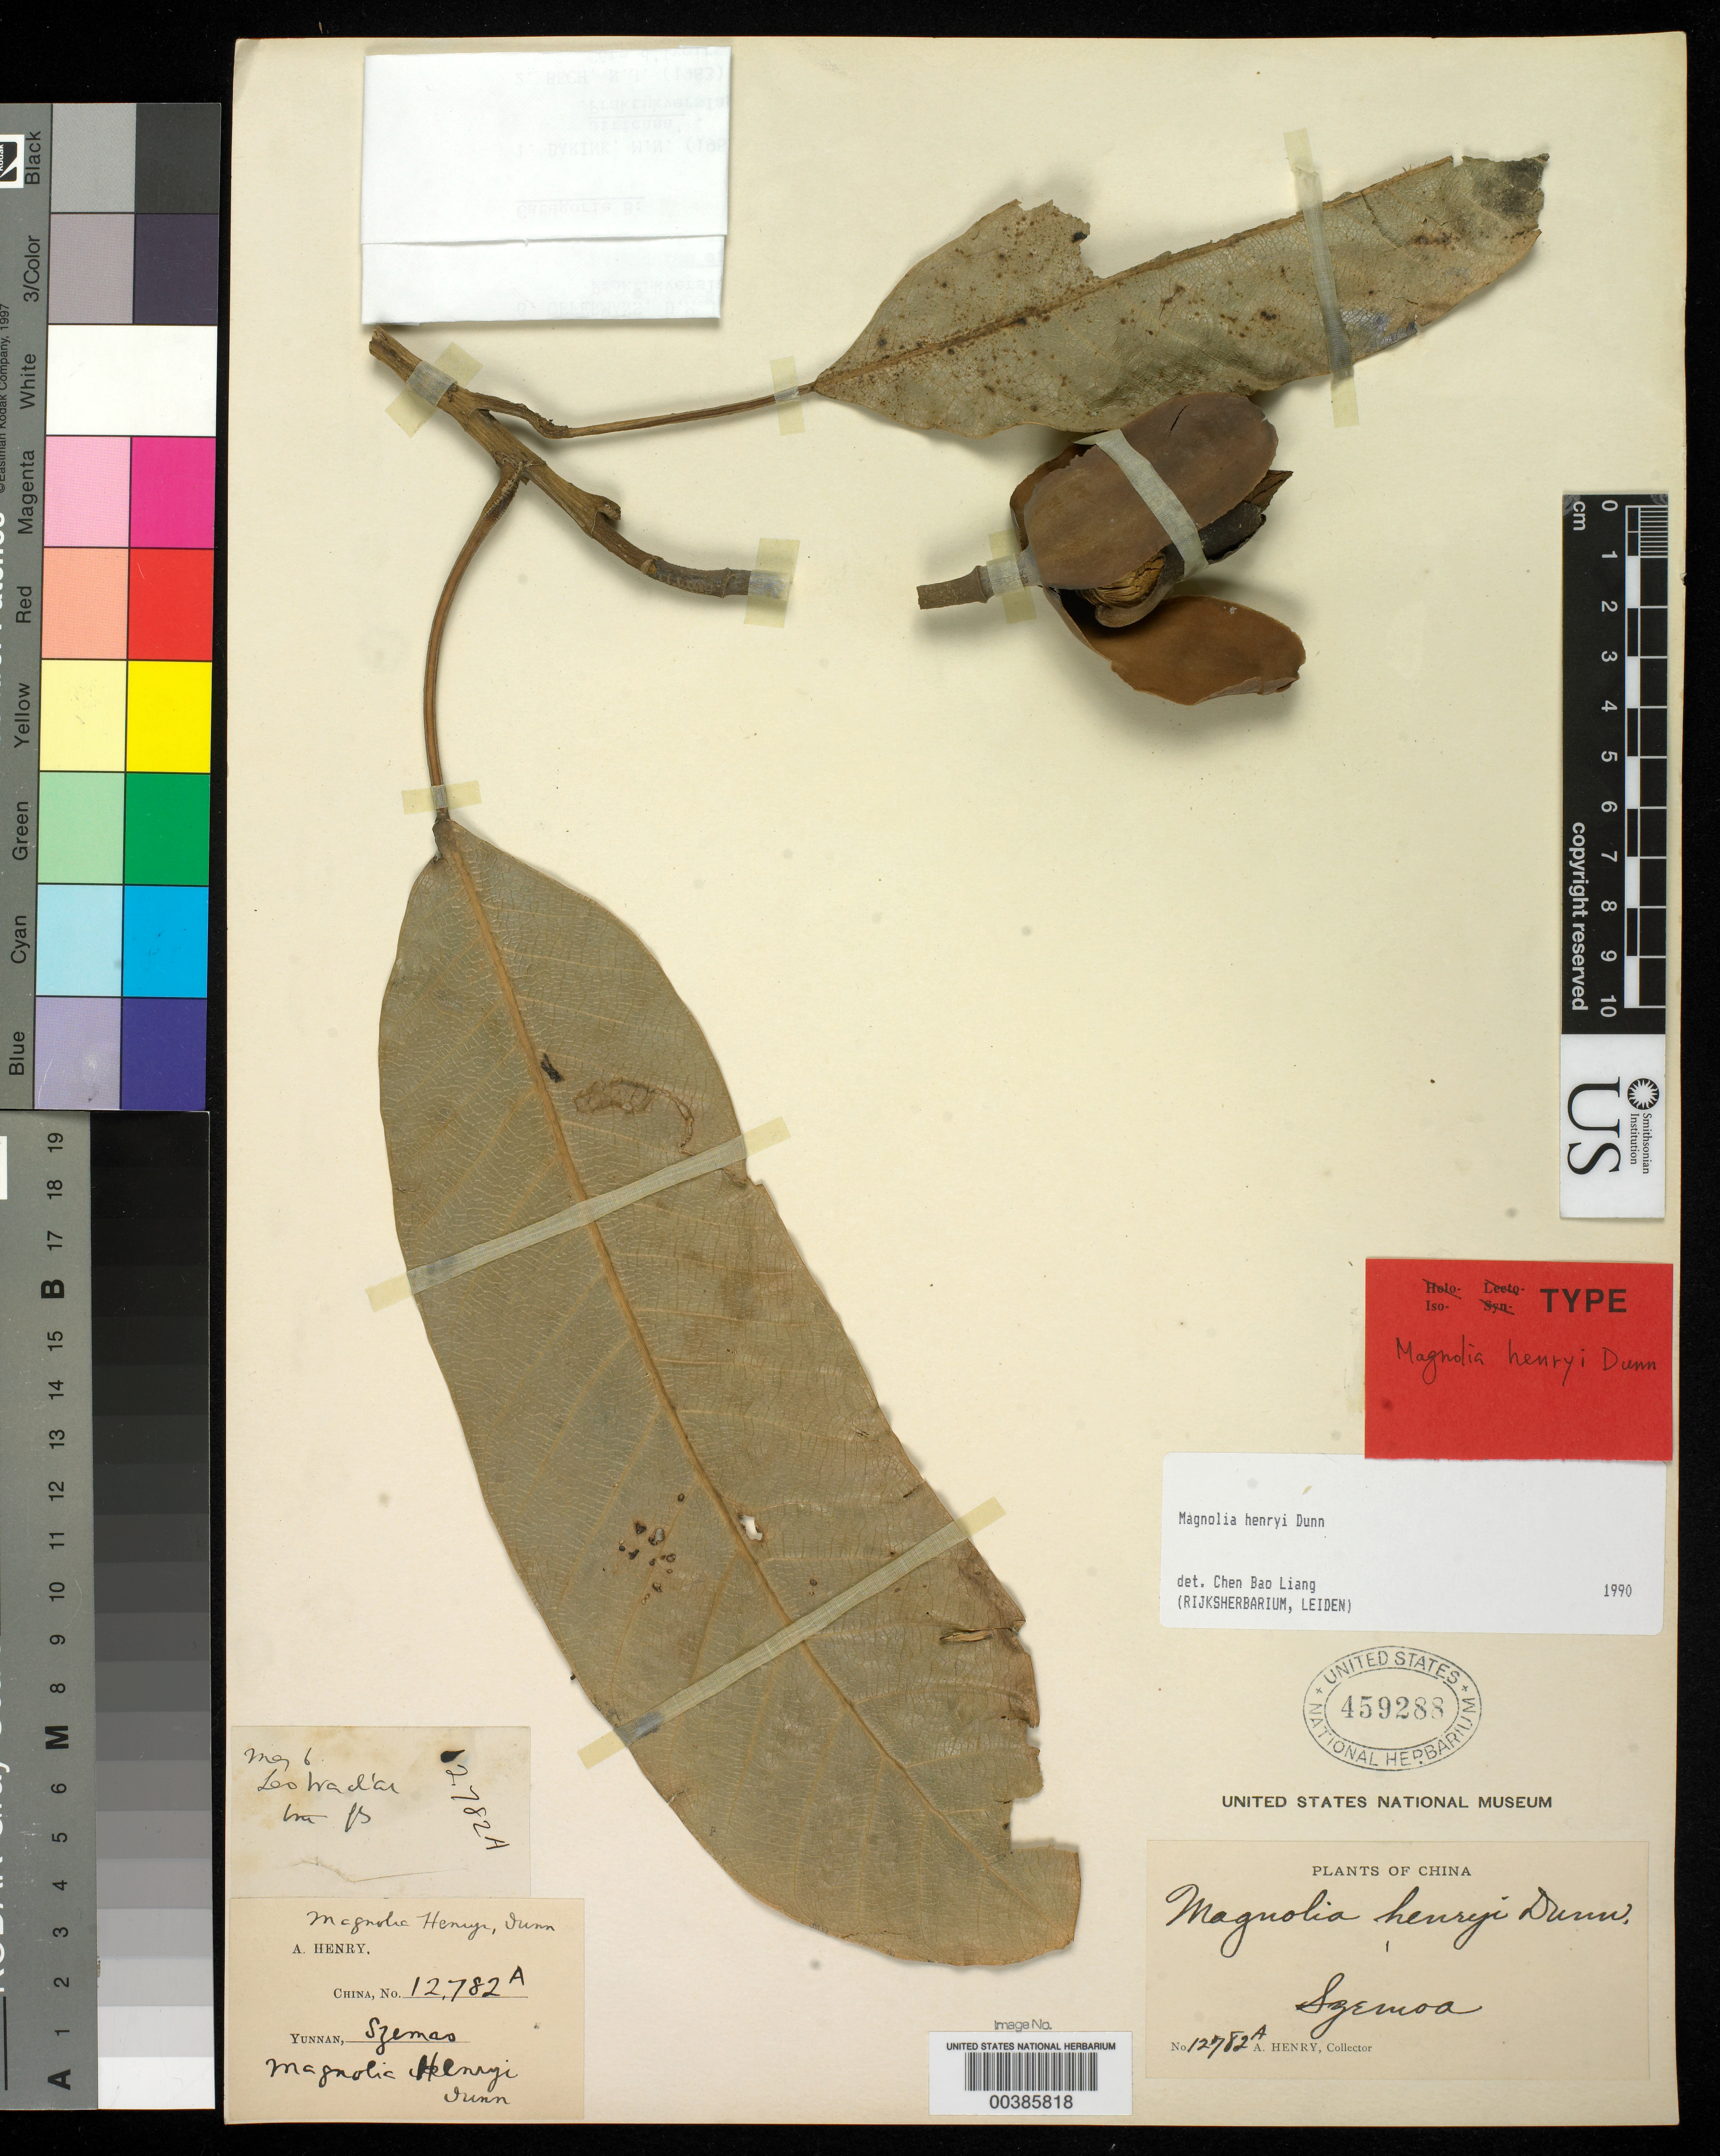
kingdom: Plantae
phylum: Tracheophyta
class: Magnoliopsida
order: Magnoliales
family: Magnoliaceae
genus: Magnolia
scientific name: Magnolia henryi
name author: Dunn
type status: Isotype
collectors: A. Henry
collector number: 12782 A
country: China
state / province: Yunnan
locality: Near Szemoa.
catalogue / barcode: US 459288